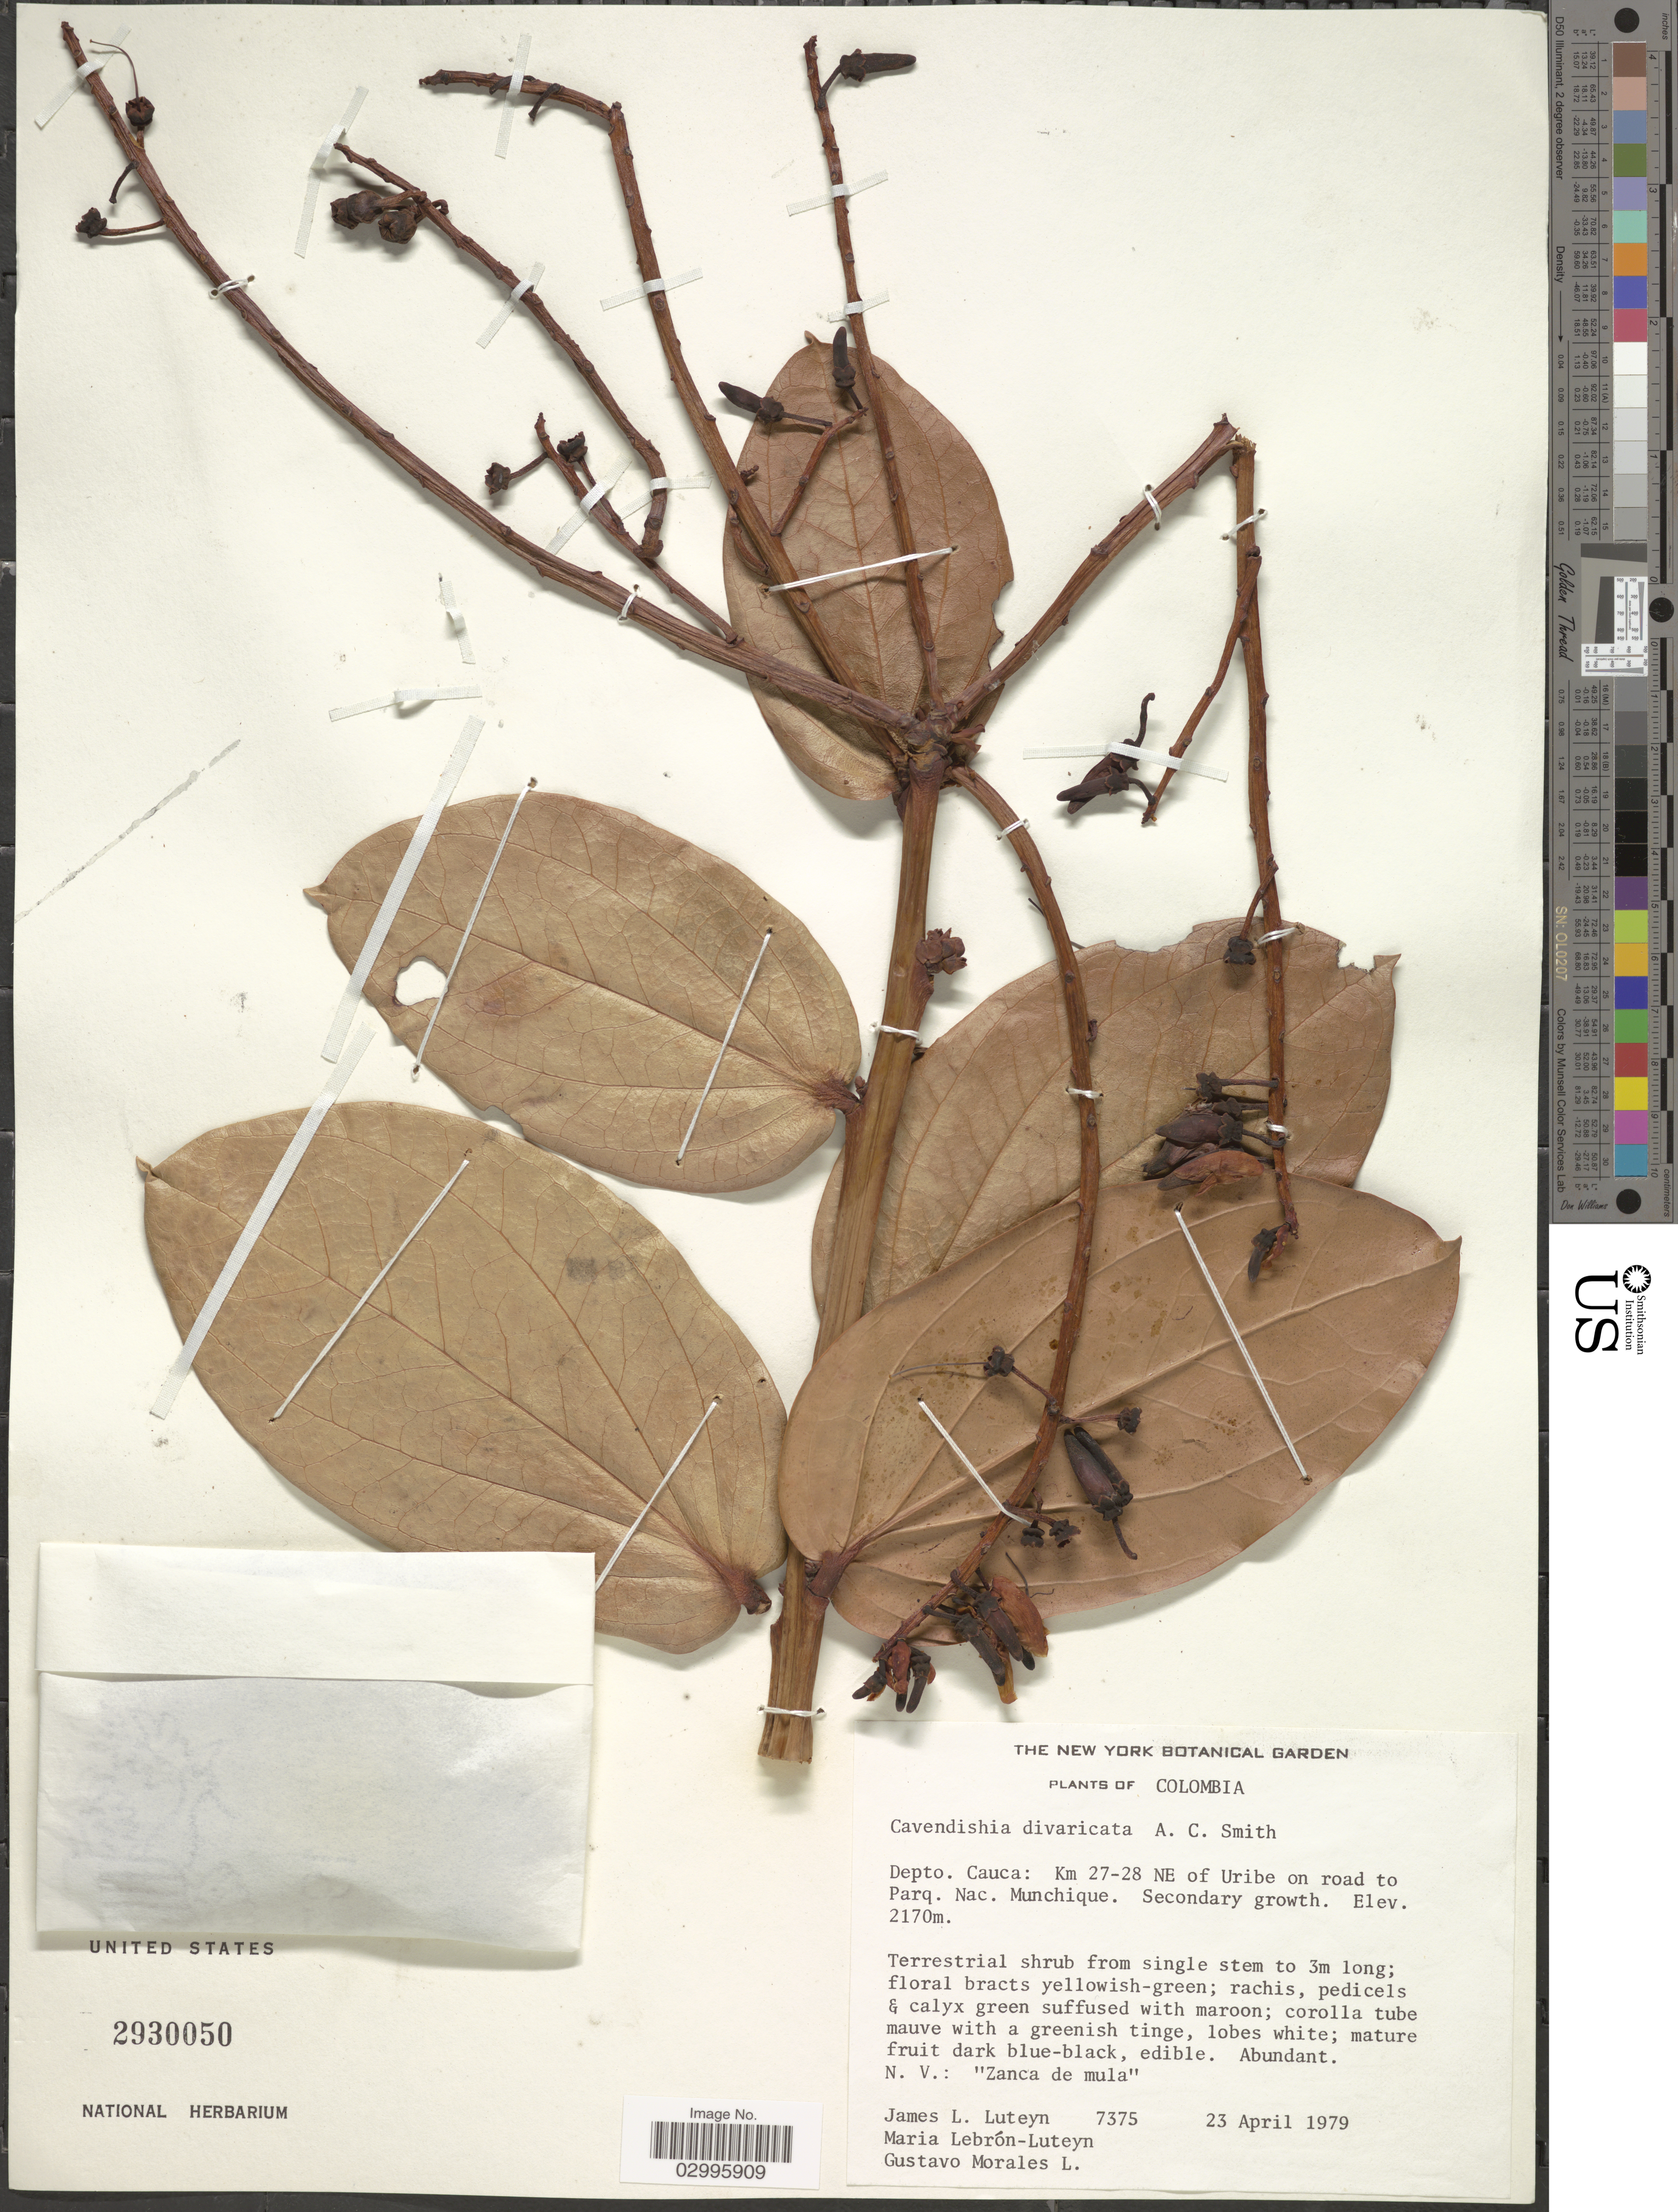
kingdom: Plantae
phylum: Tracheophyta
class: Magnoliopsida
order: Ericales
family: Ericaceae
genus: Cavendishia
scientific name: Cavendishia divaricata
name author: A.C. Sm.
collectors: J. Luteyn, M. L. Lebrón-Luteyn & G. Morales L.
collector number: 7375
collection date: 1979-04-23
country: Colombia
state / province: Cauca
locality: Depto. Cauca: Km 27-28 NE of Uribe on road to Parq. Nac. Munchique. Secondary growth.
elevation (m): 2170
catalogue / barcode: US 2930050